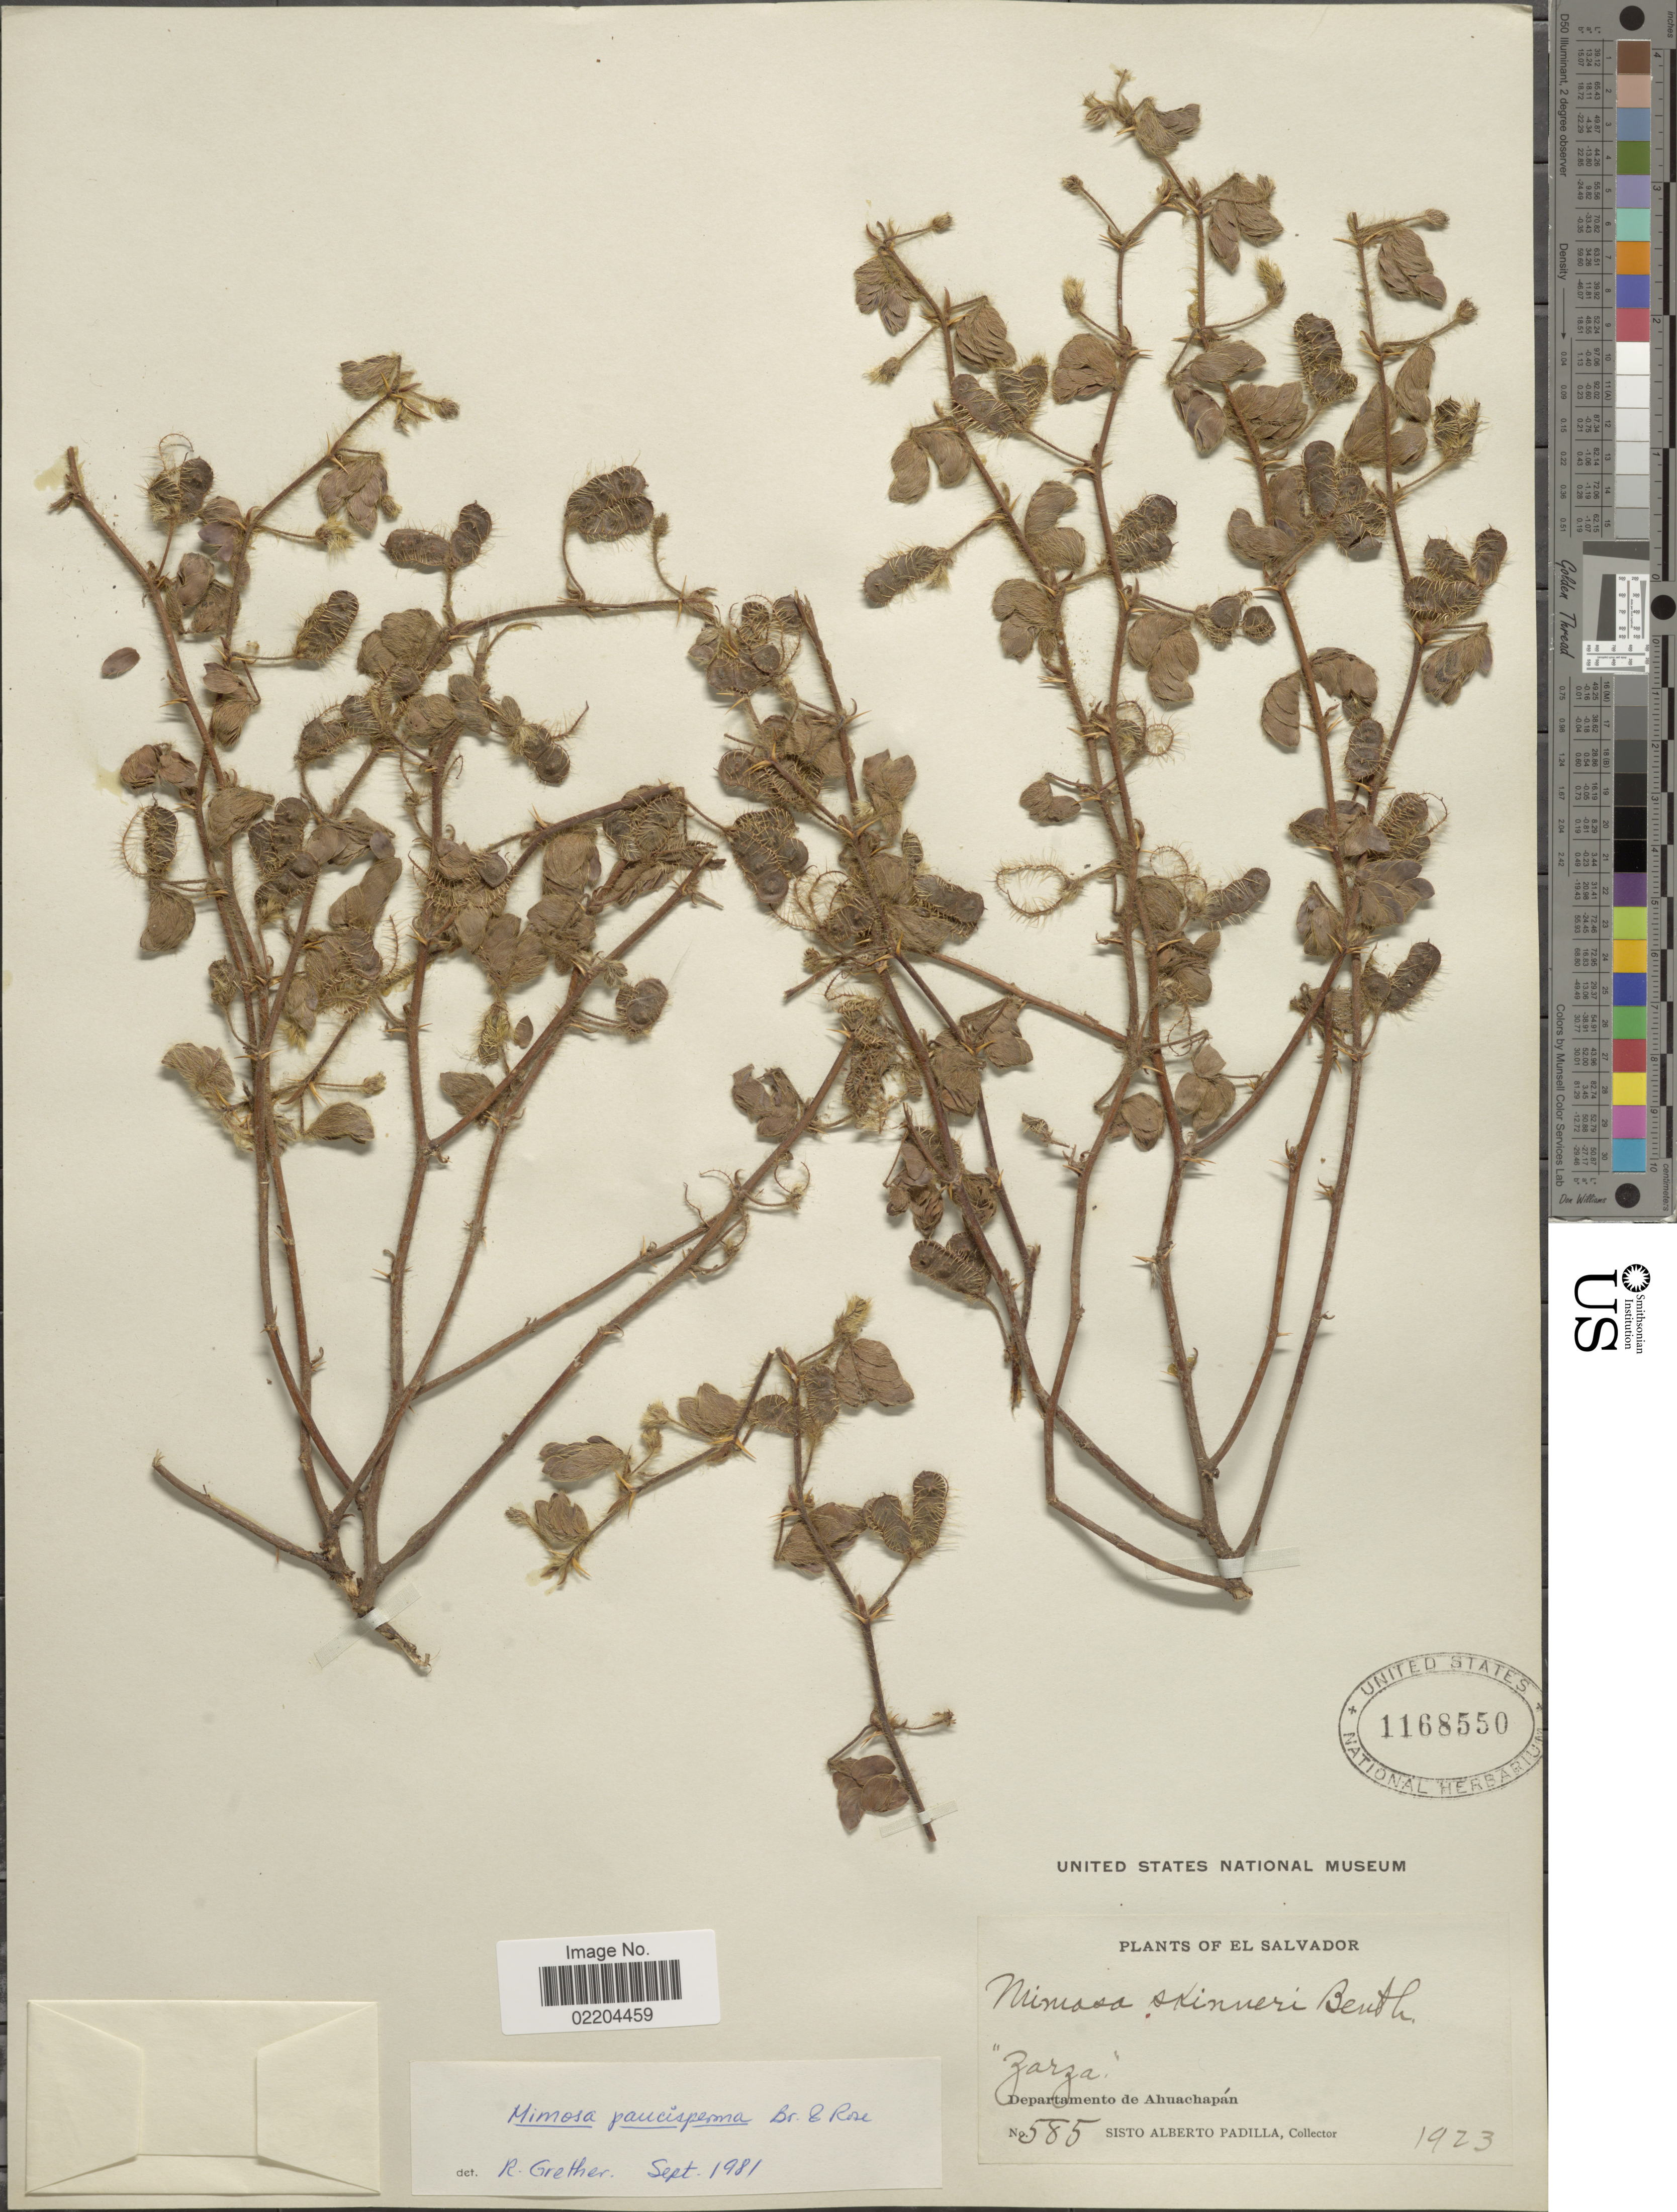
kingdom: Plantae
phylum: Tracheophyta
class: Magnoliopsida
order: Fabales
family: Fabaceae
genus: Mimosa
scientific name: Mimosa paucisperma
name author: Britton & Rose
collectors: S. A. Padilla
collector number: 585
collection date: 1923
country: El Salvador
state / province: Ahuachapan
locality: Departamento de Ahuachapan.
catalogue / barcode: US 1168550